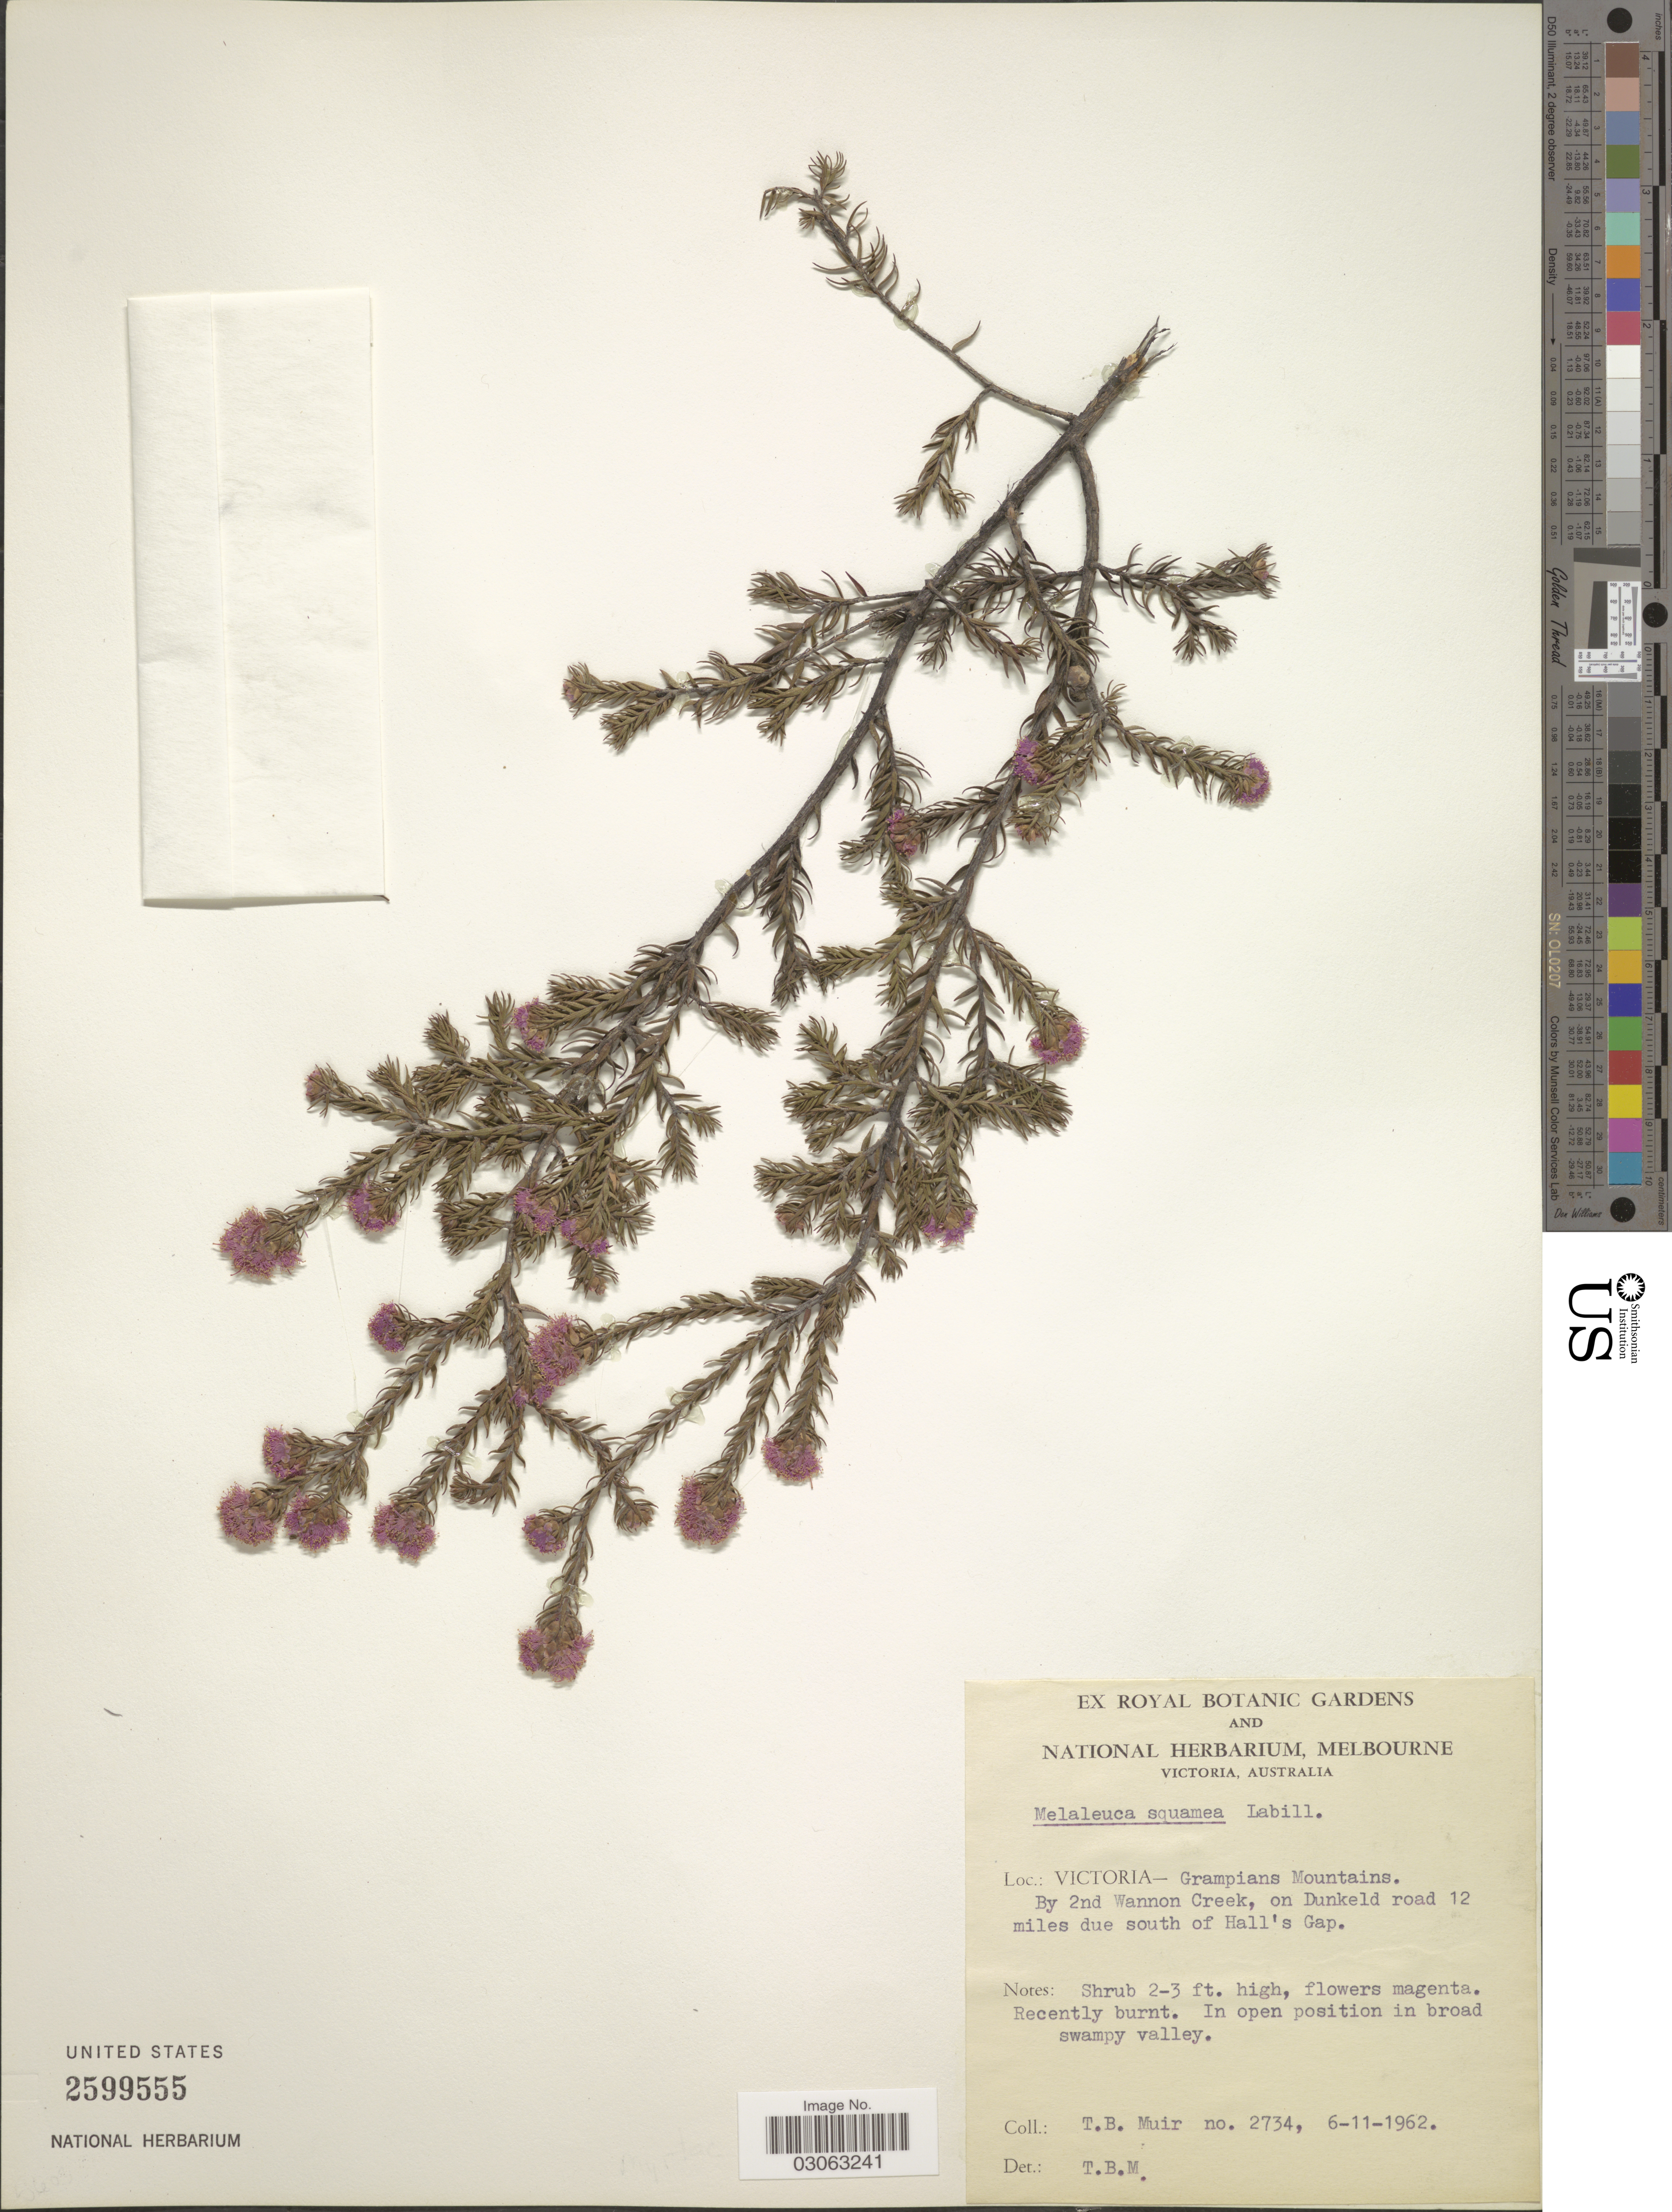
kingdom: Plantae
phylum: Tracheophyta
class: Magnoliopsida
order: Myrtales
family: Myrtaceae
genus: Melaleuca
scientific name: Melaleuca squamea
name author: Labill.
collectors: T. Muir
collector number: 2734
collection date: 1962-11-06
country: Australia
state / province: Victoria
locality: Victoria - Grampians Mountains. By 2nd Wannon Creek, on Dunkeld road 12 miles due south of Hall's Gap.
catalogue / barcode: US 2599555